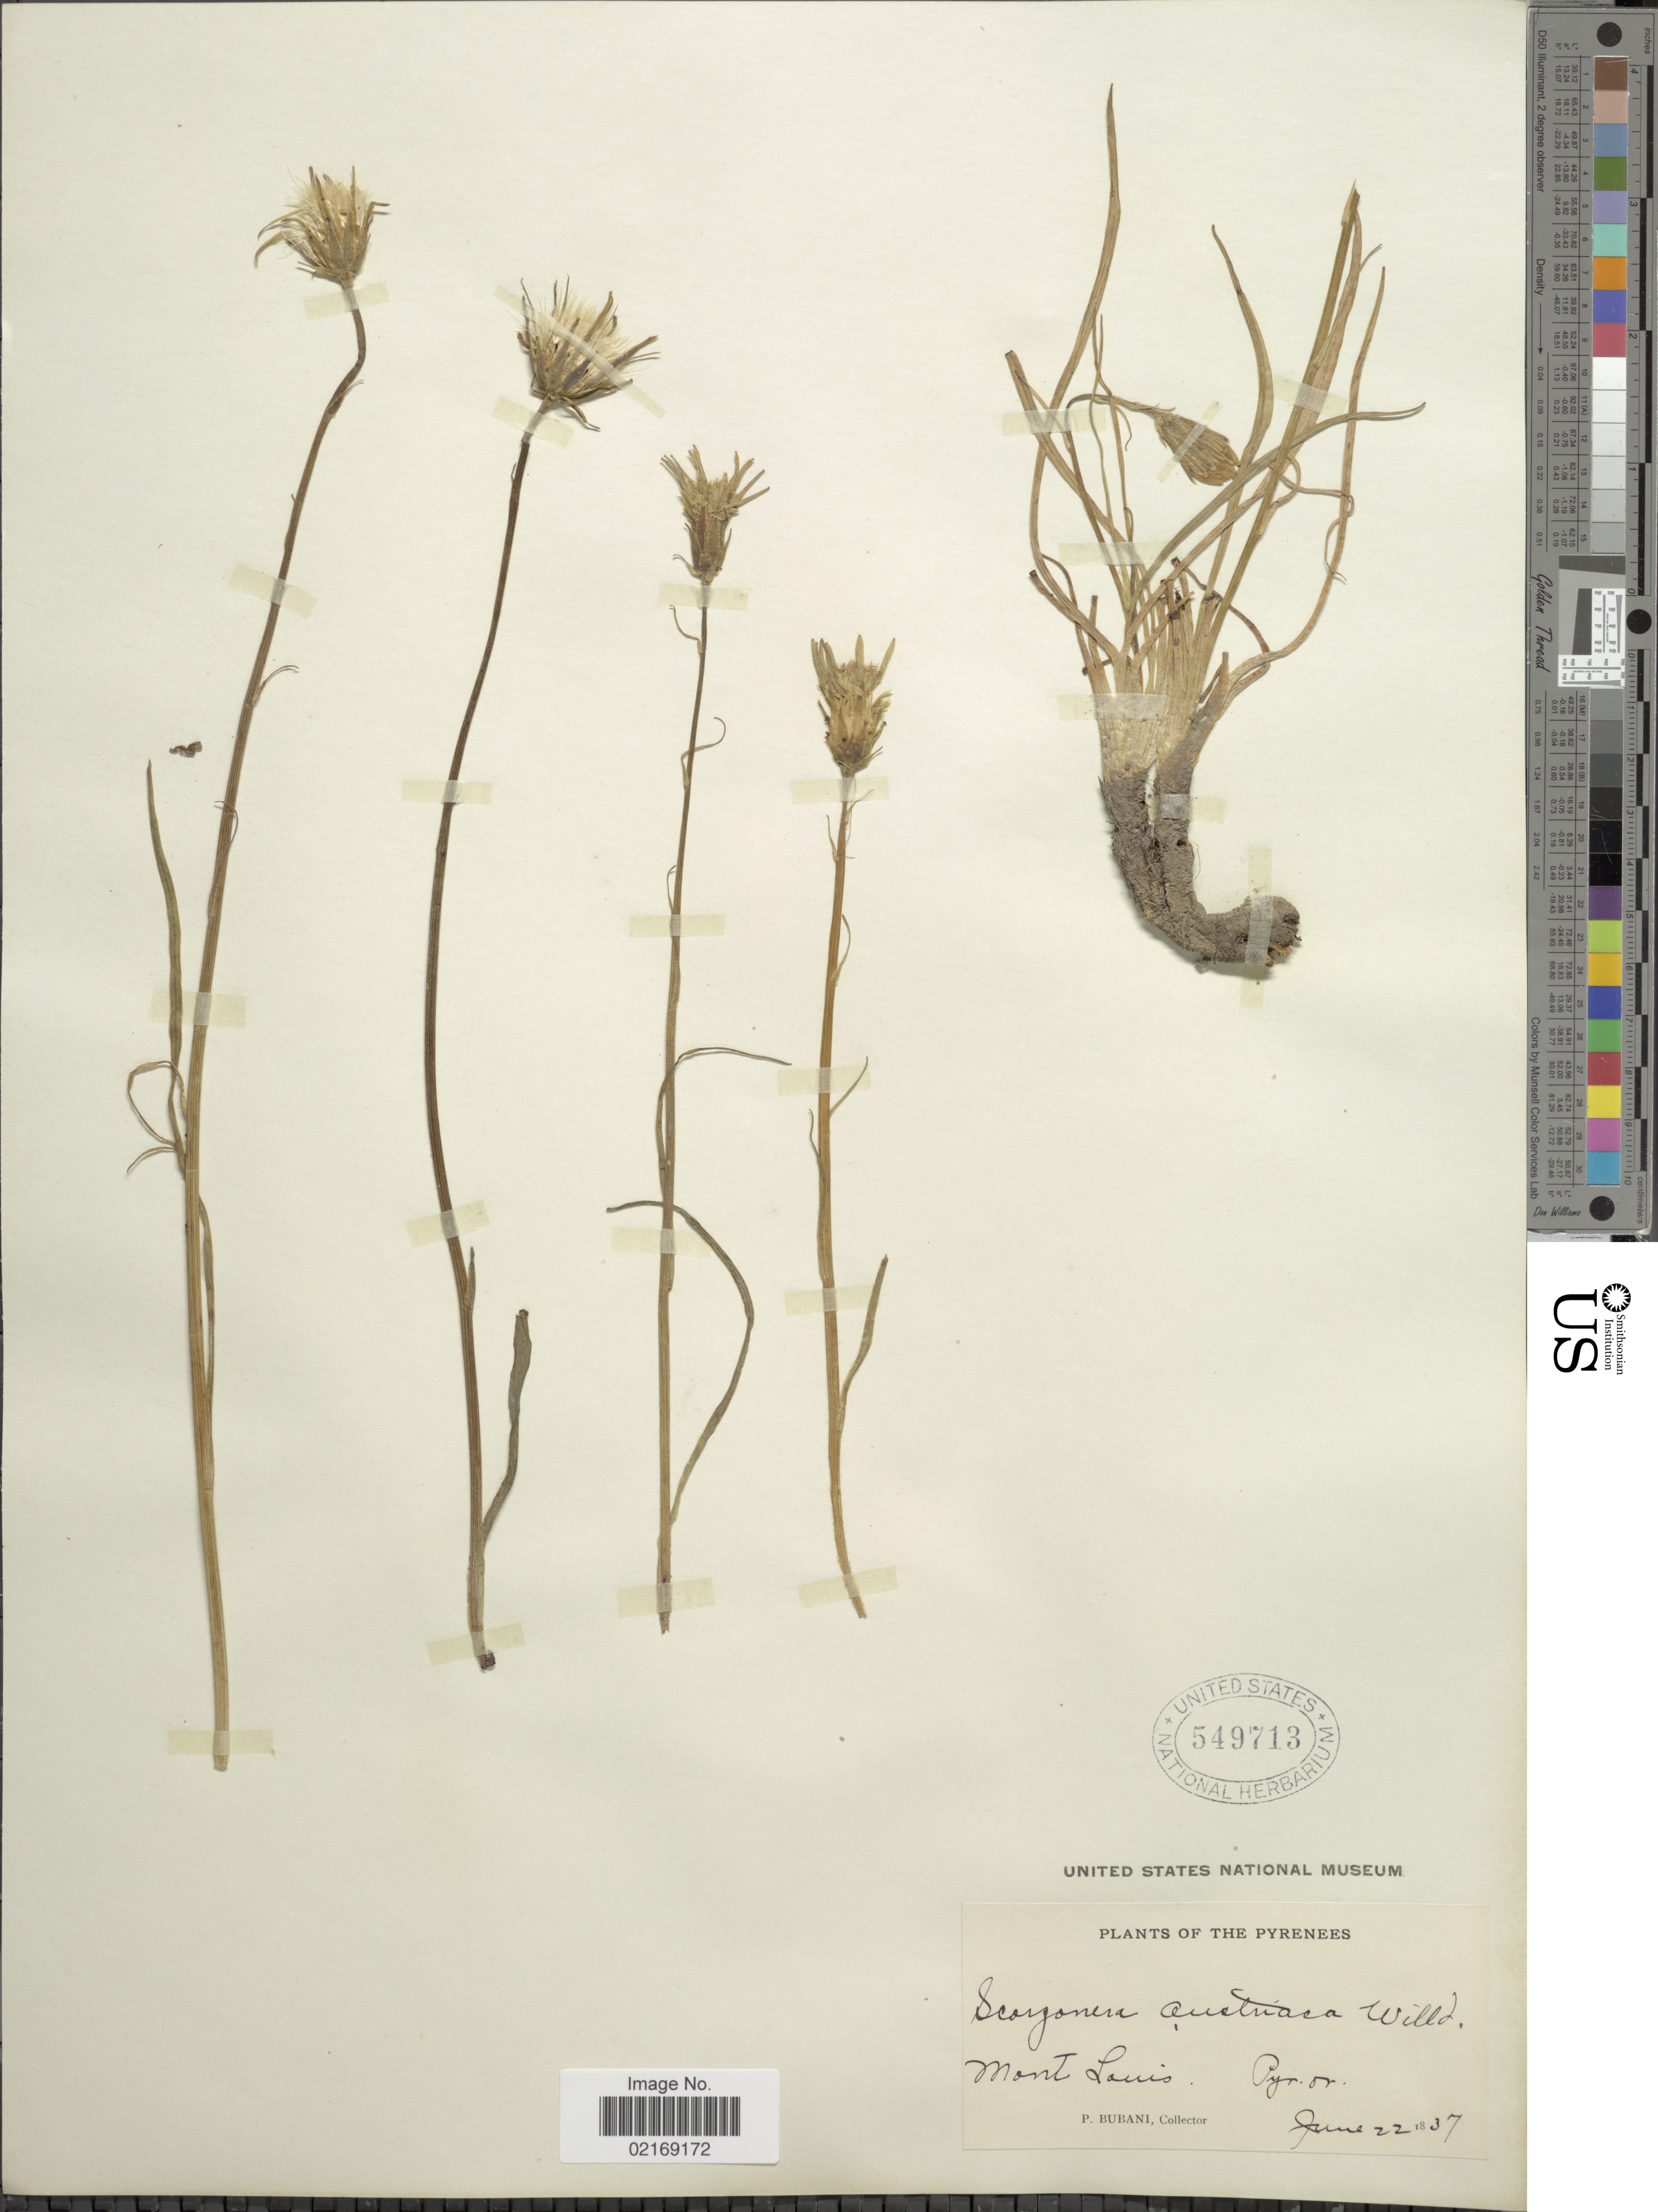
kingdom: Plantae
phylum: Tracheophyta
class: Magnoliopsida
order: Asterales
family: Asteraceae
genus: Scorzonera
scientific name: Scorzonera austriaca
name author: Willd.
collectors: P. Bubani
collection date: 1837-06-22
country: France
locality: Mont Louis. Pyrenees or.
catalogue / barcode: US 549713